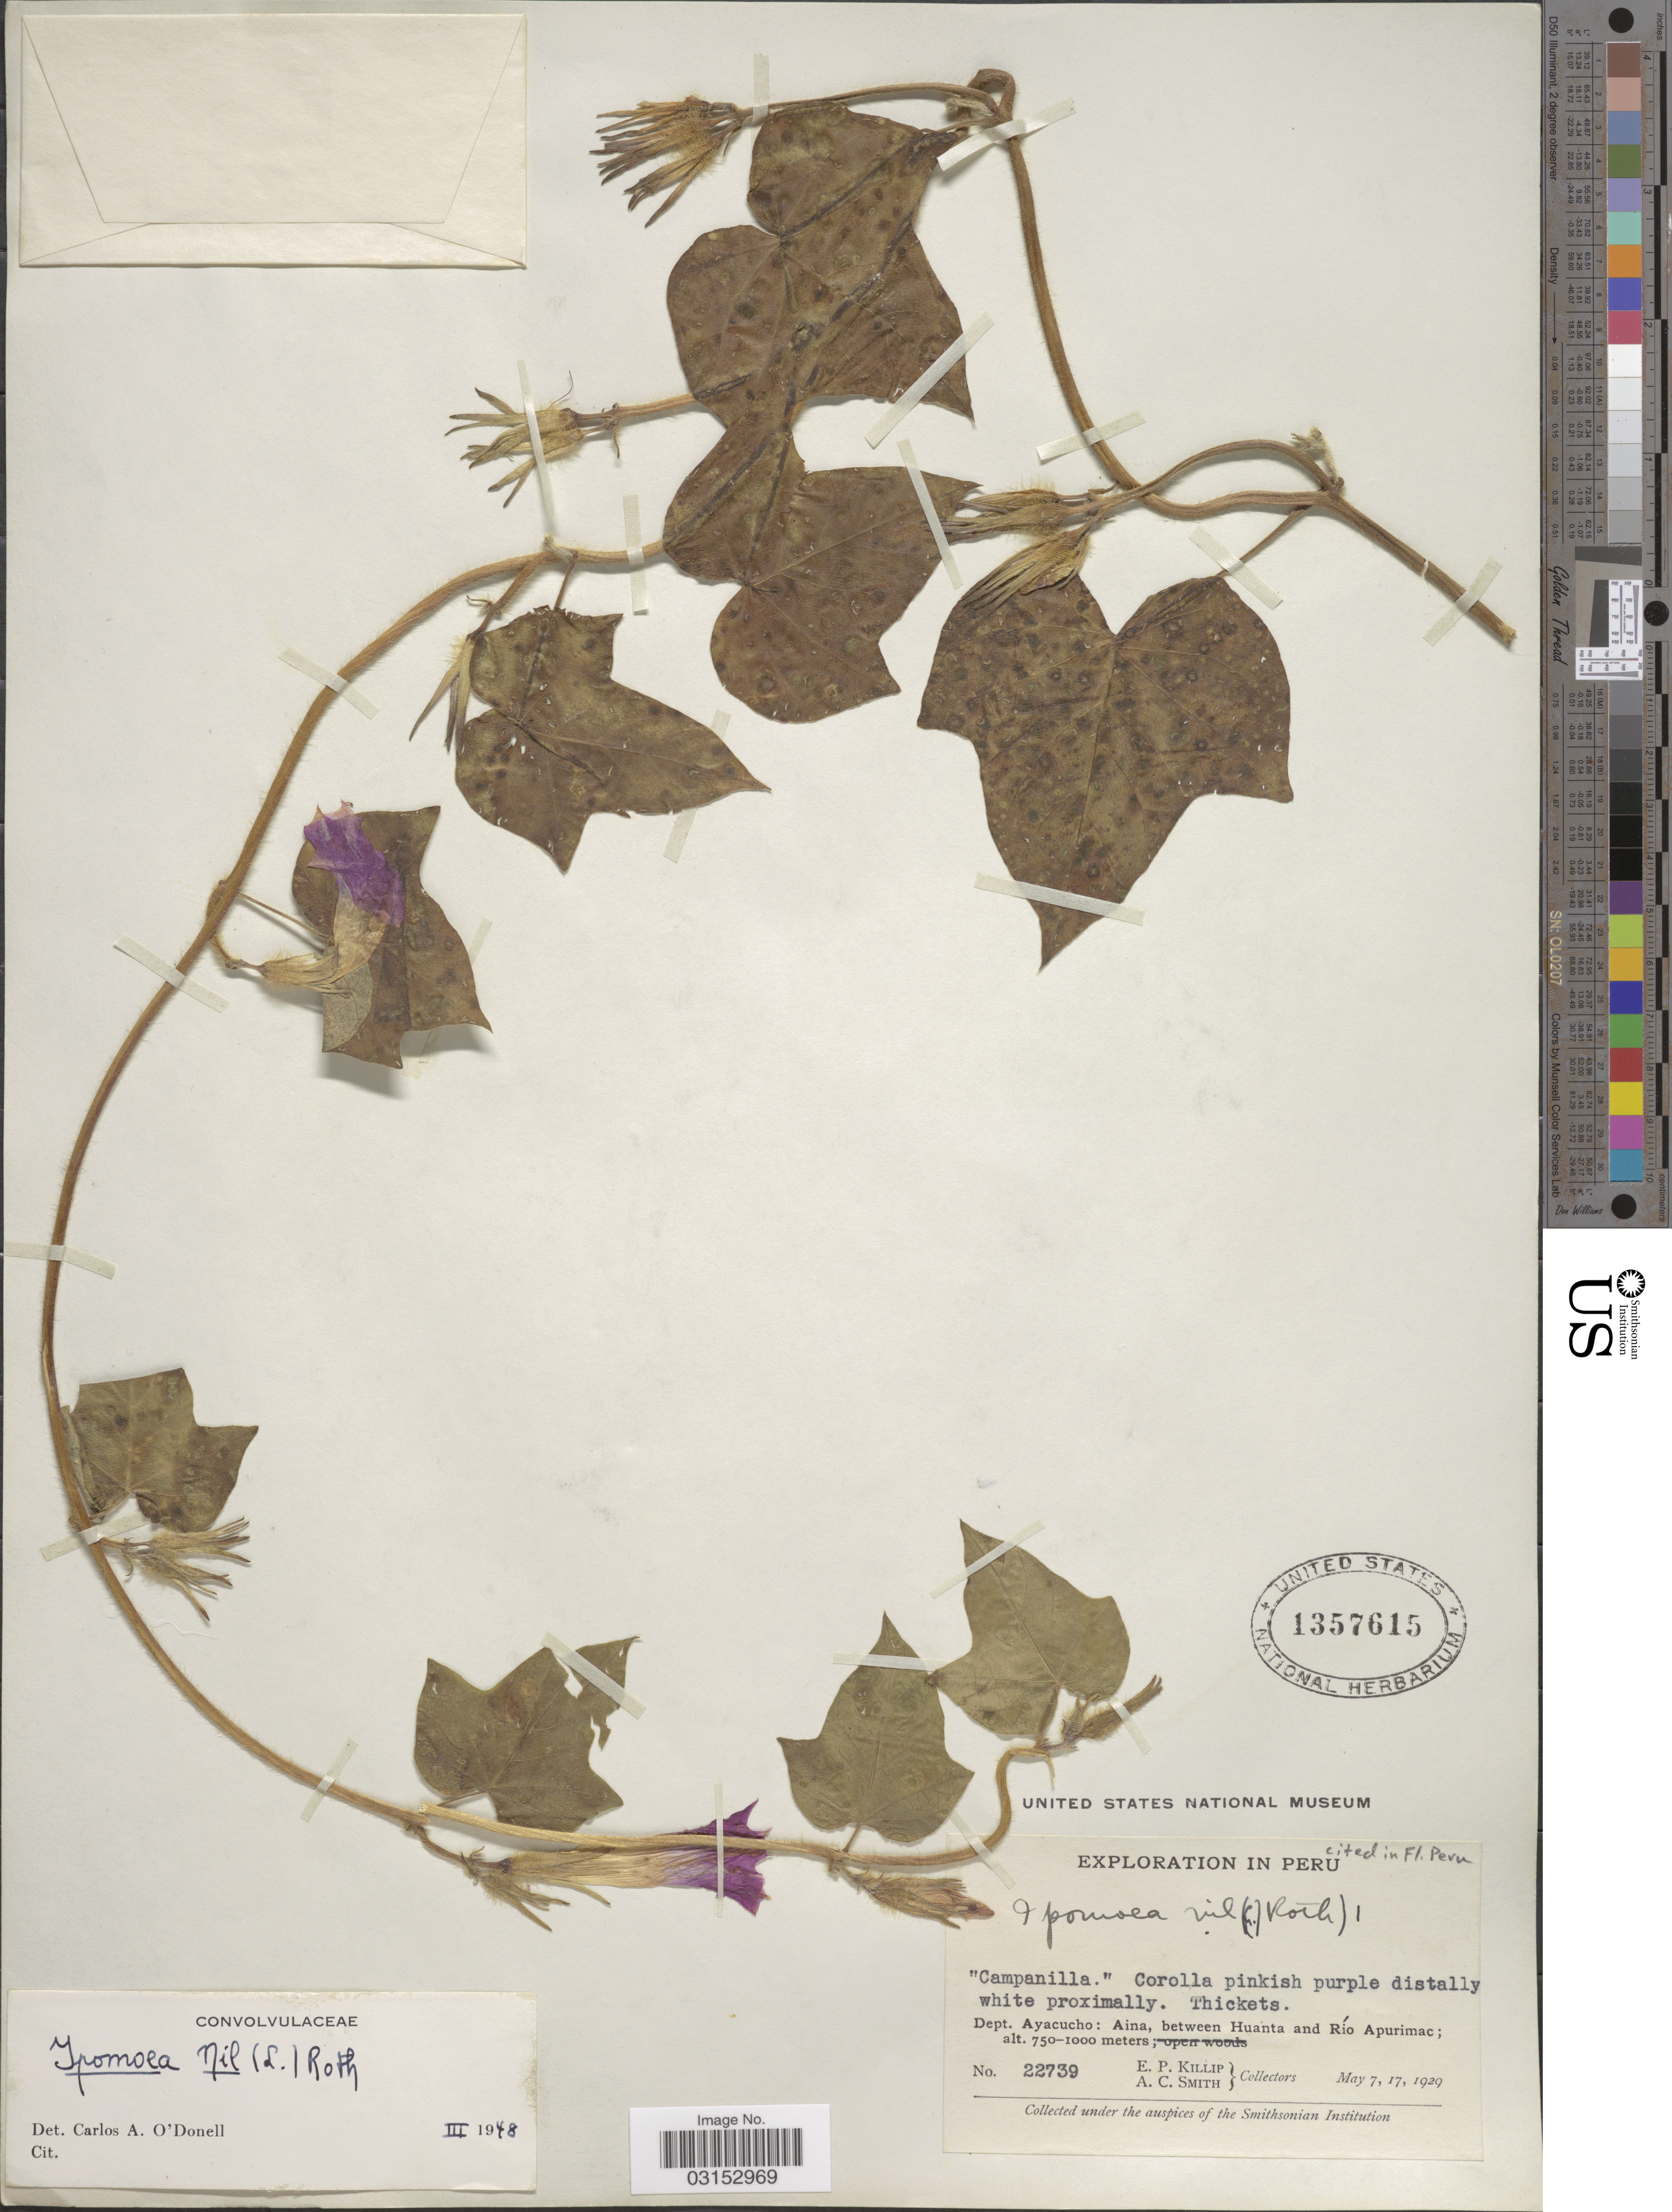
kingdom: Plantae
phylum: Tracheophyta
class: Magnoliopsida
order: Solanales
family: Convolvulaceae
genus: Ipomoea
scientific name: Ipomoea nil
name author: (L.) Roth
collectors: E. P. Killip & A. C. Smith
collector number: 22739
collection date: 1929-05-07/1929-05-17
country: Peru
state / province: Ayacucho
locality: Dept. Ayacucho: Aina, between Huanta and Río Apurimac.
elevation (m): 750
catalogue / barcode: US 1357615